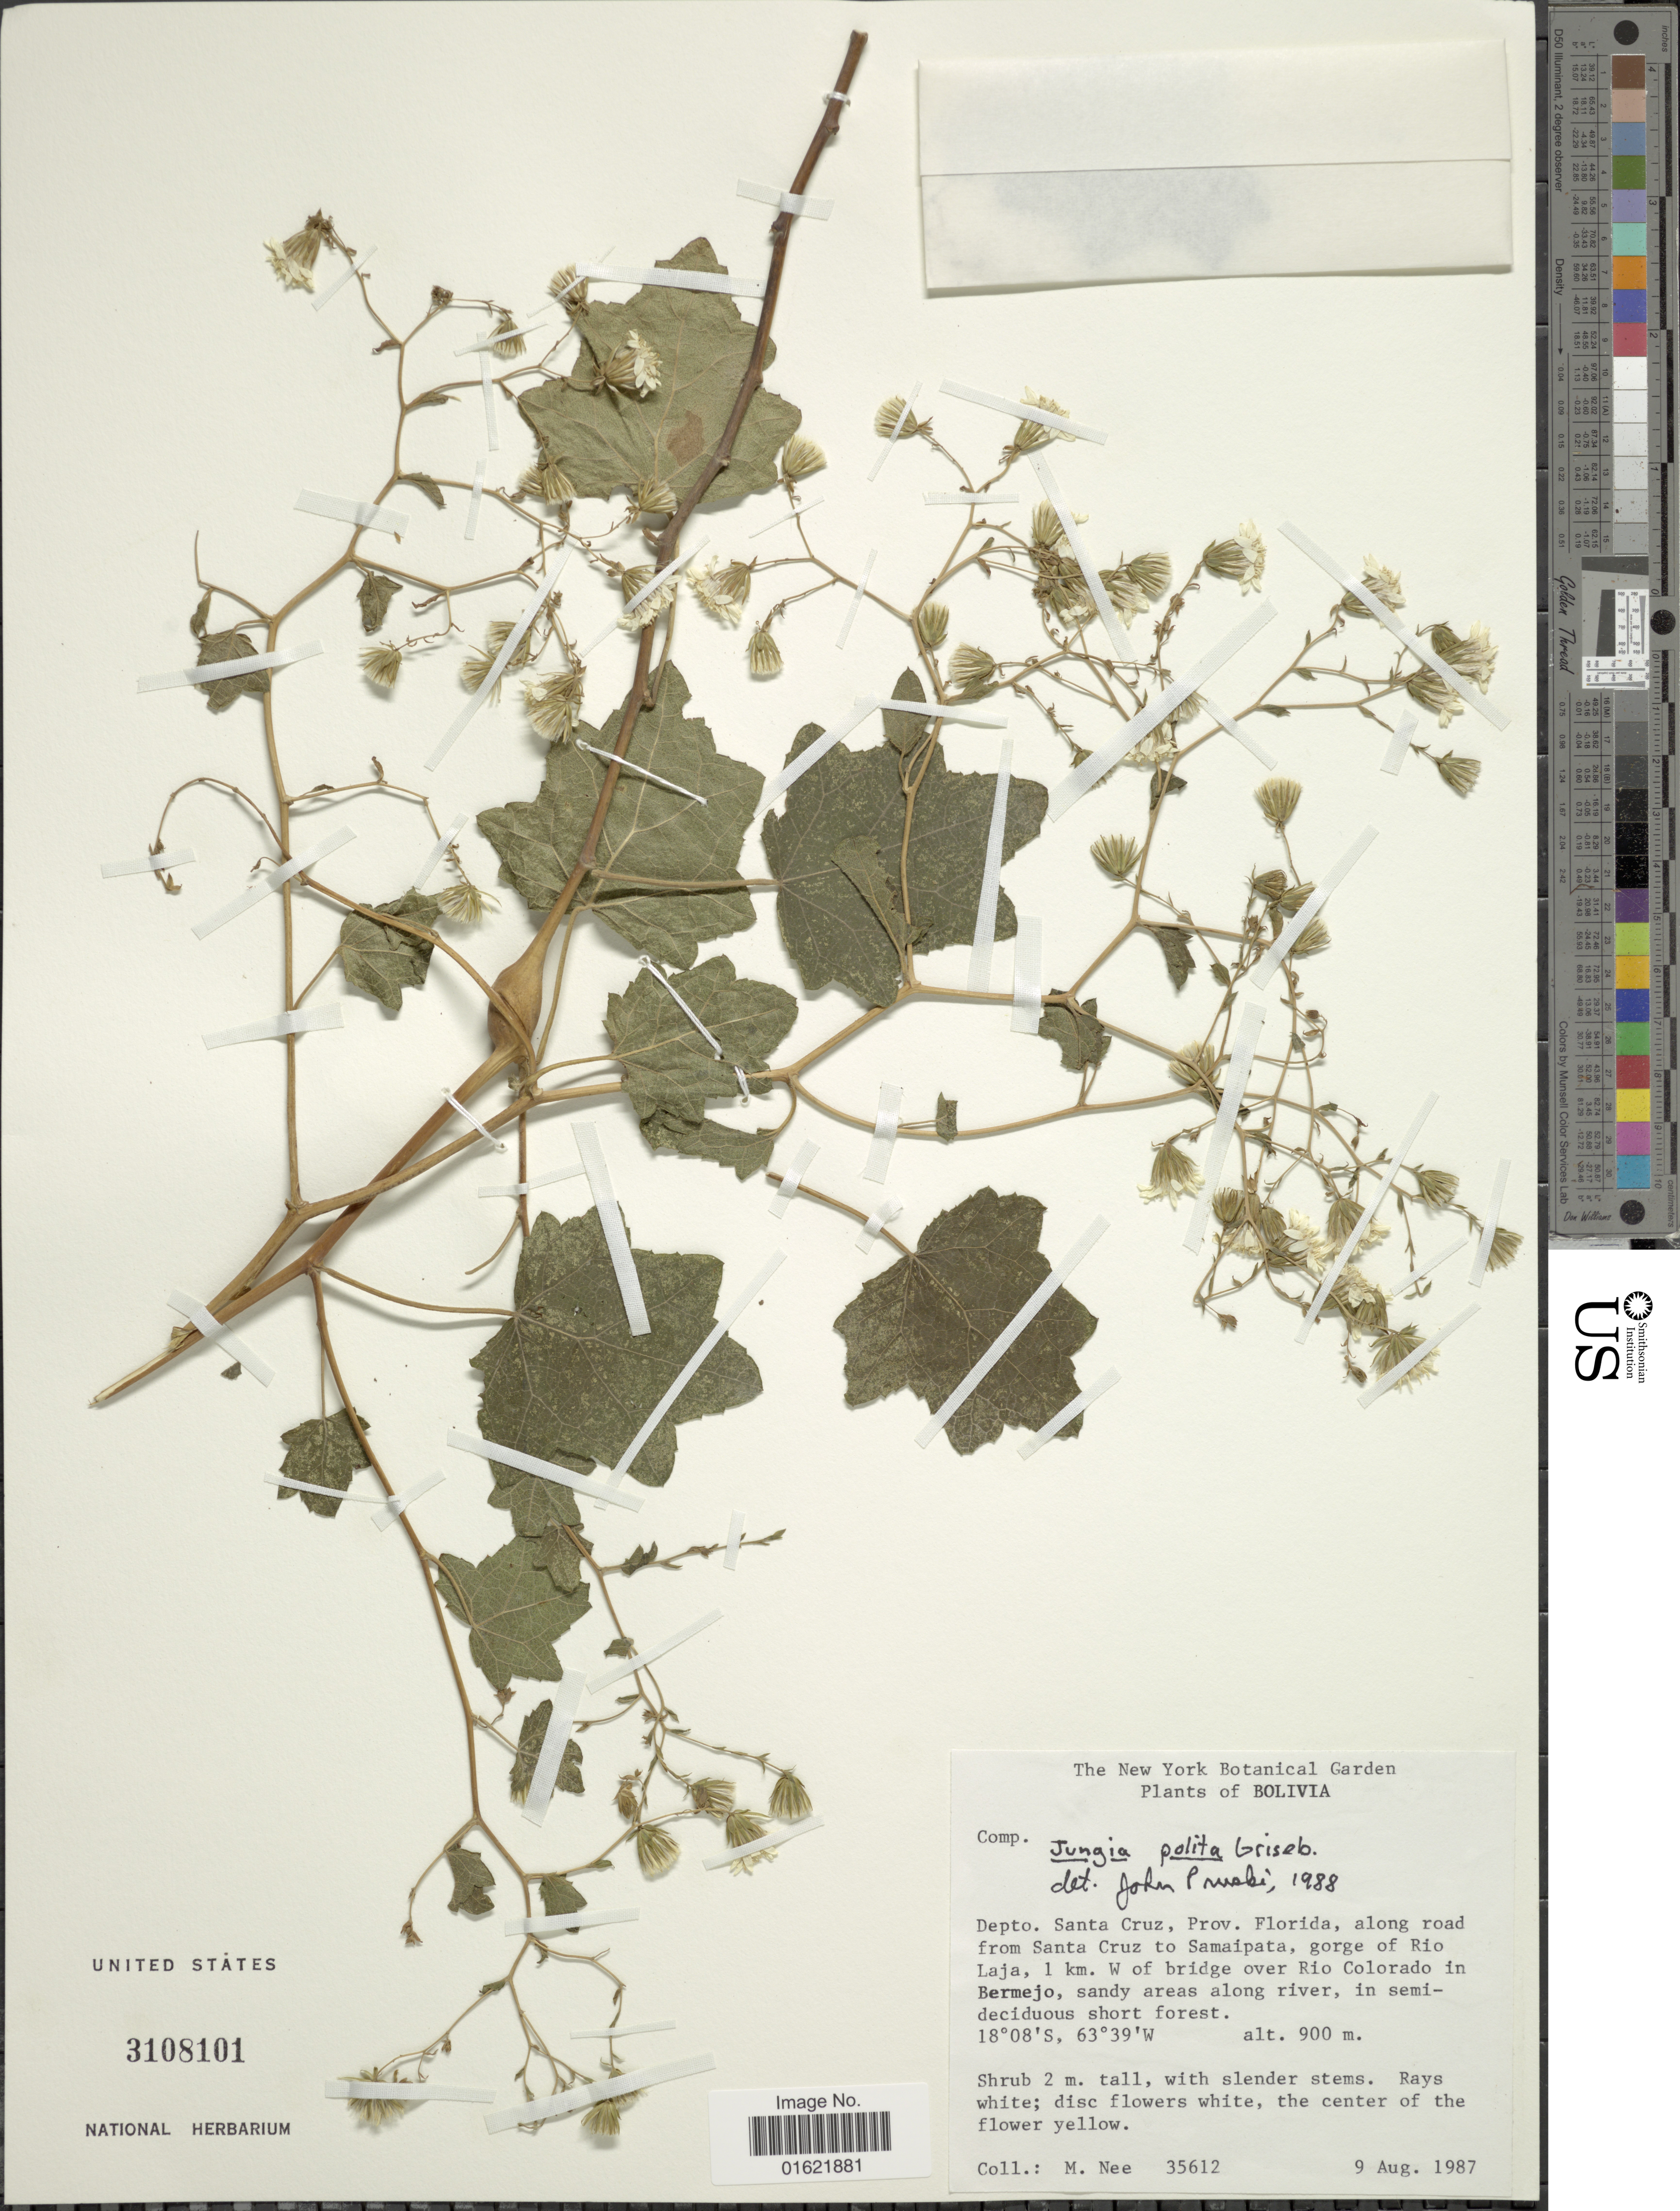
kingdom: Plantae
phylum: Tracheophyta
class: Magnoliopsida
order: Asterales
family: Asteraceae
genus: Jungia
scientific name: Jungia polita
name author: Griseb.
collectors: M. Nee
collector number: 35612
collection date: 1987-08-09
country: Bolivia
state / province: Santa Cruz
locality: Santa Cruz, Prov. Florida, along the road from Santa Cruz to Samaipata, gorge of Rio Laja, 1 km. W of bridge over Rio Colorado in Bermejo, sandy areas along river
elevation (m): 900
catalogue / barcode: US 3108101